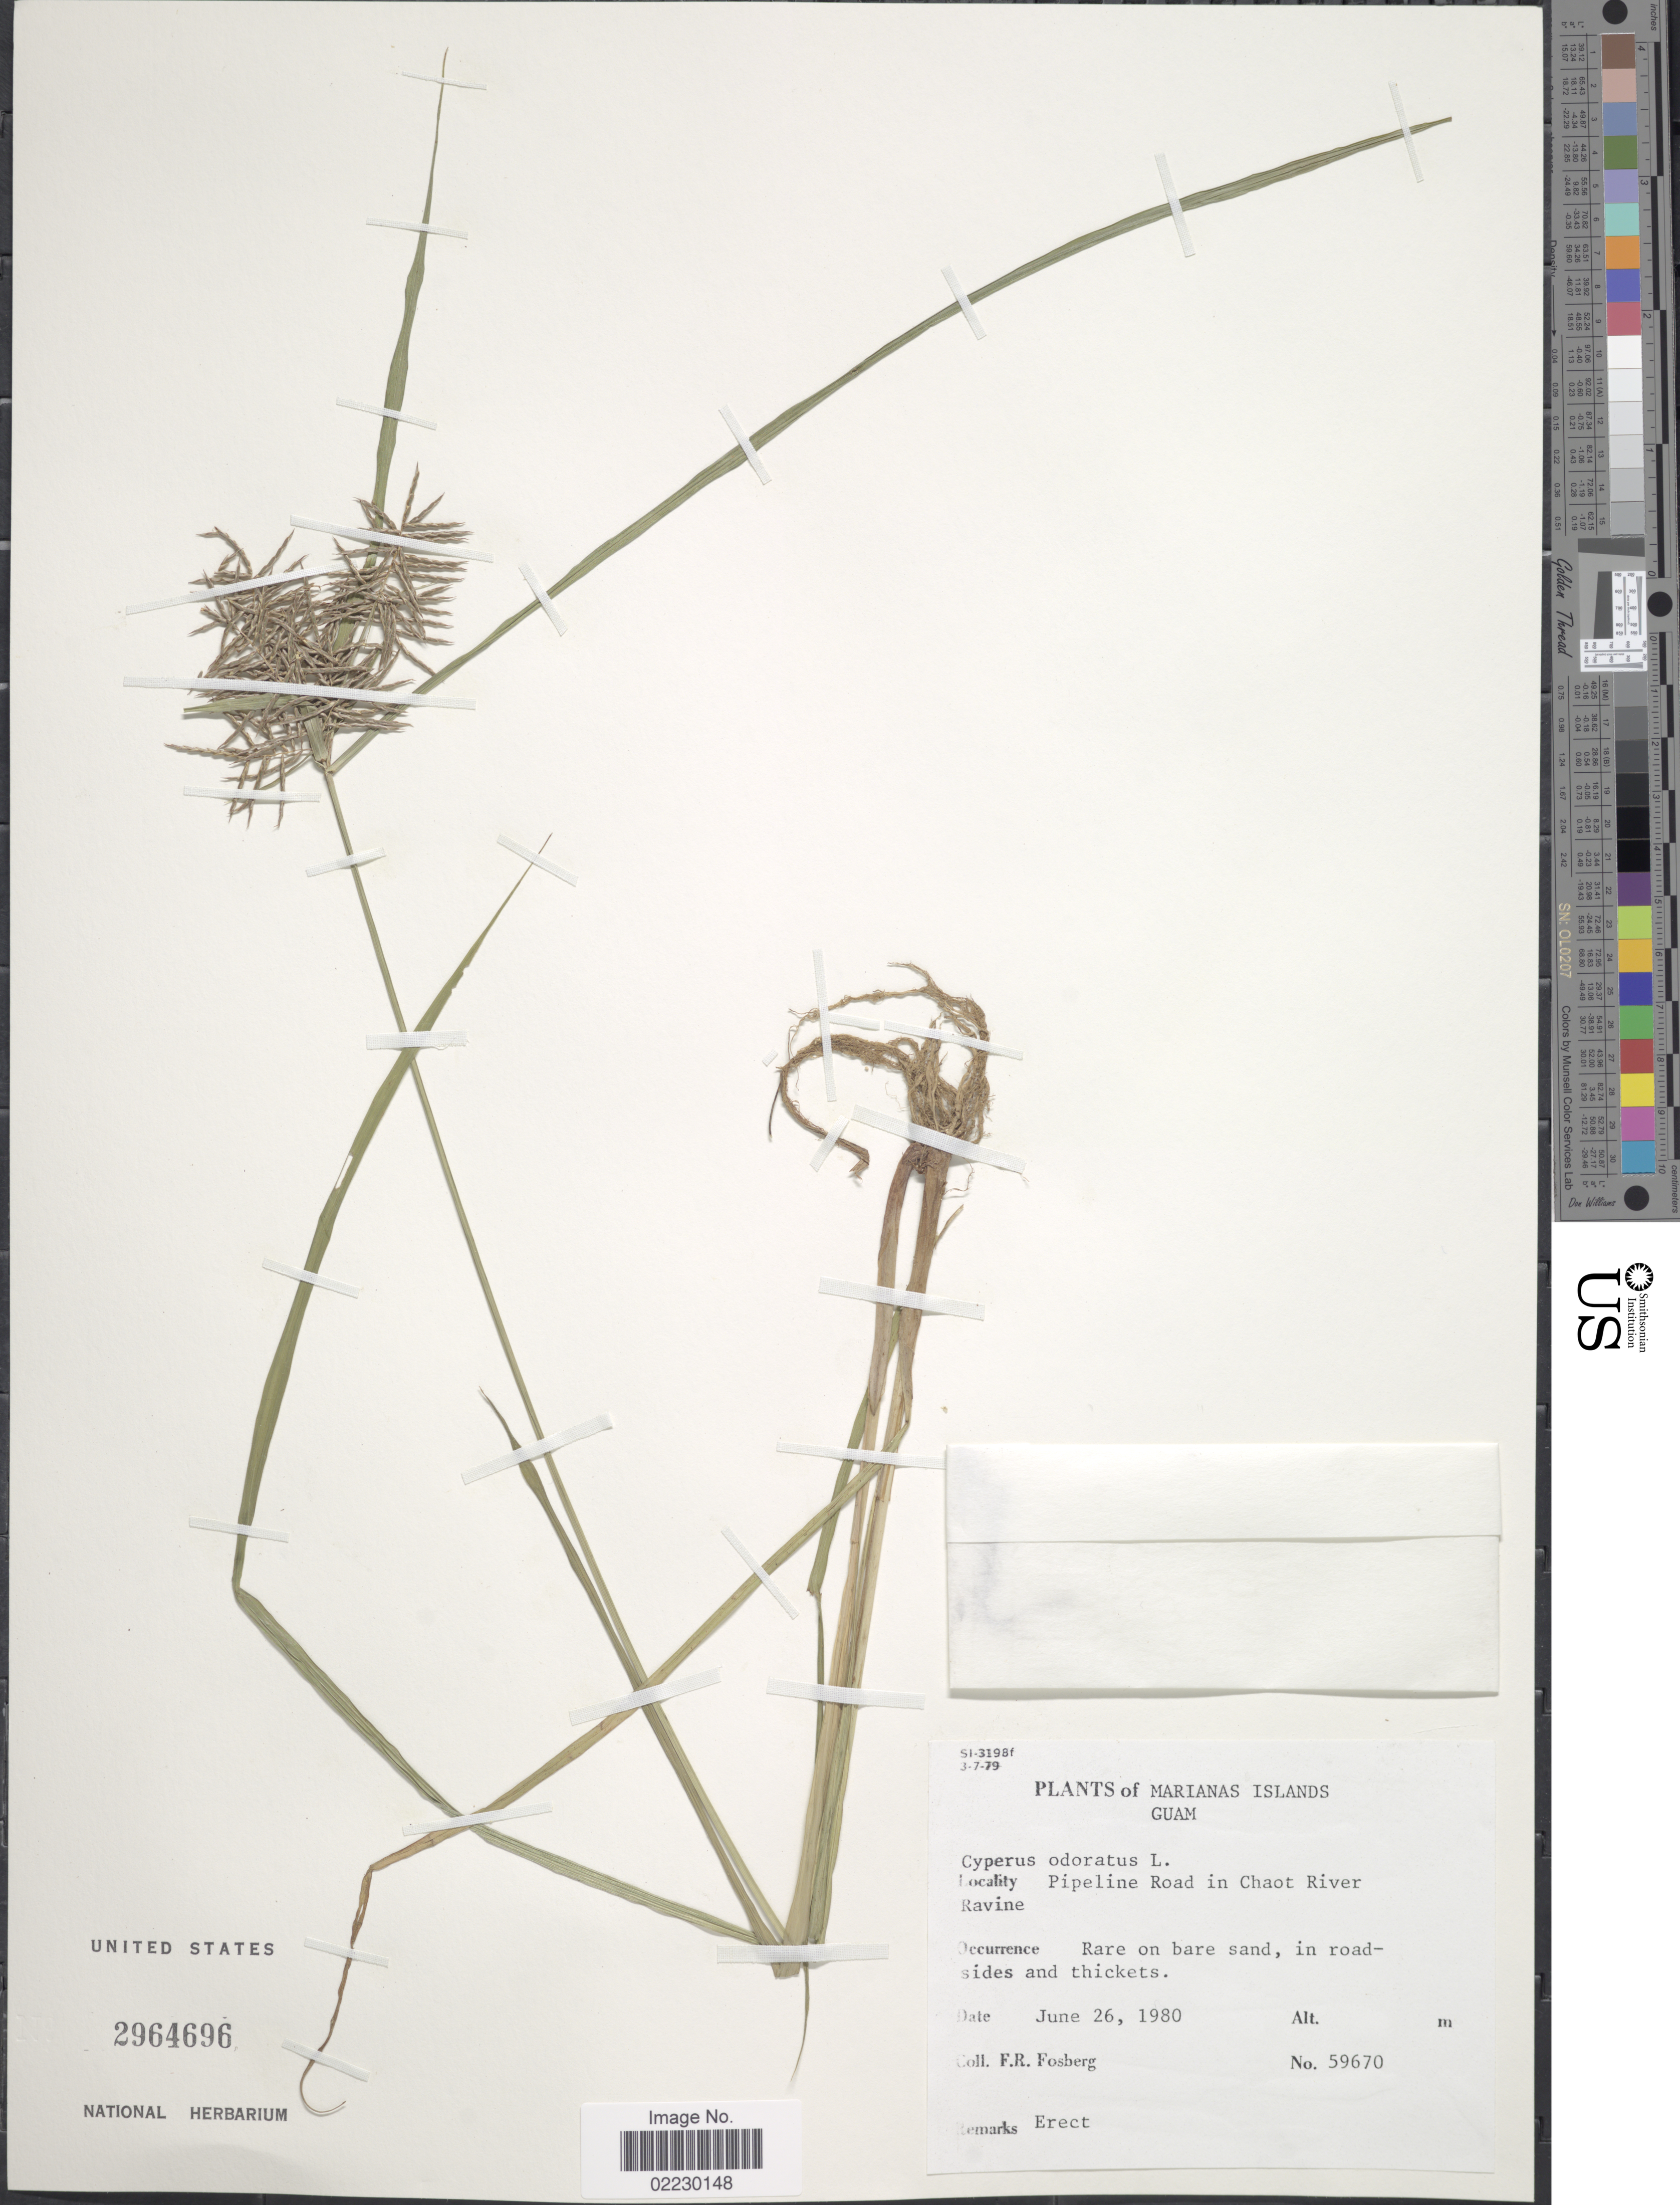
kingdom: Plantae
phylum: Tracheophyta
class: Liliopsida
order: Poales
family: Cyperaceae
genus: Cyperus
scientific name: Cyperus odoratus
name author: L.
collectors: F. R. Fosberg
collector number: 59670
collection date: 1980-06-26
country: Guam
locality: Marianas Islands, Pipeline Road in Chaot River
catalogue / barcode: US 2964696